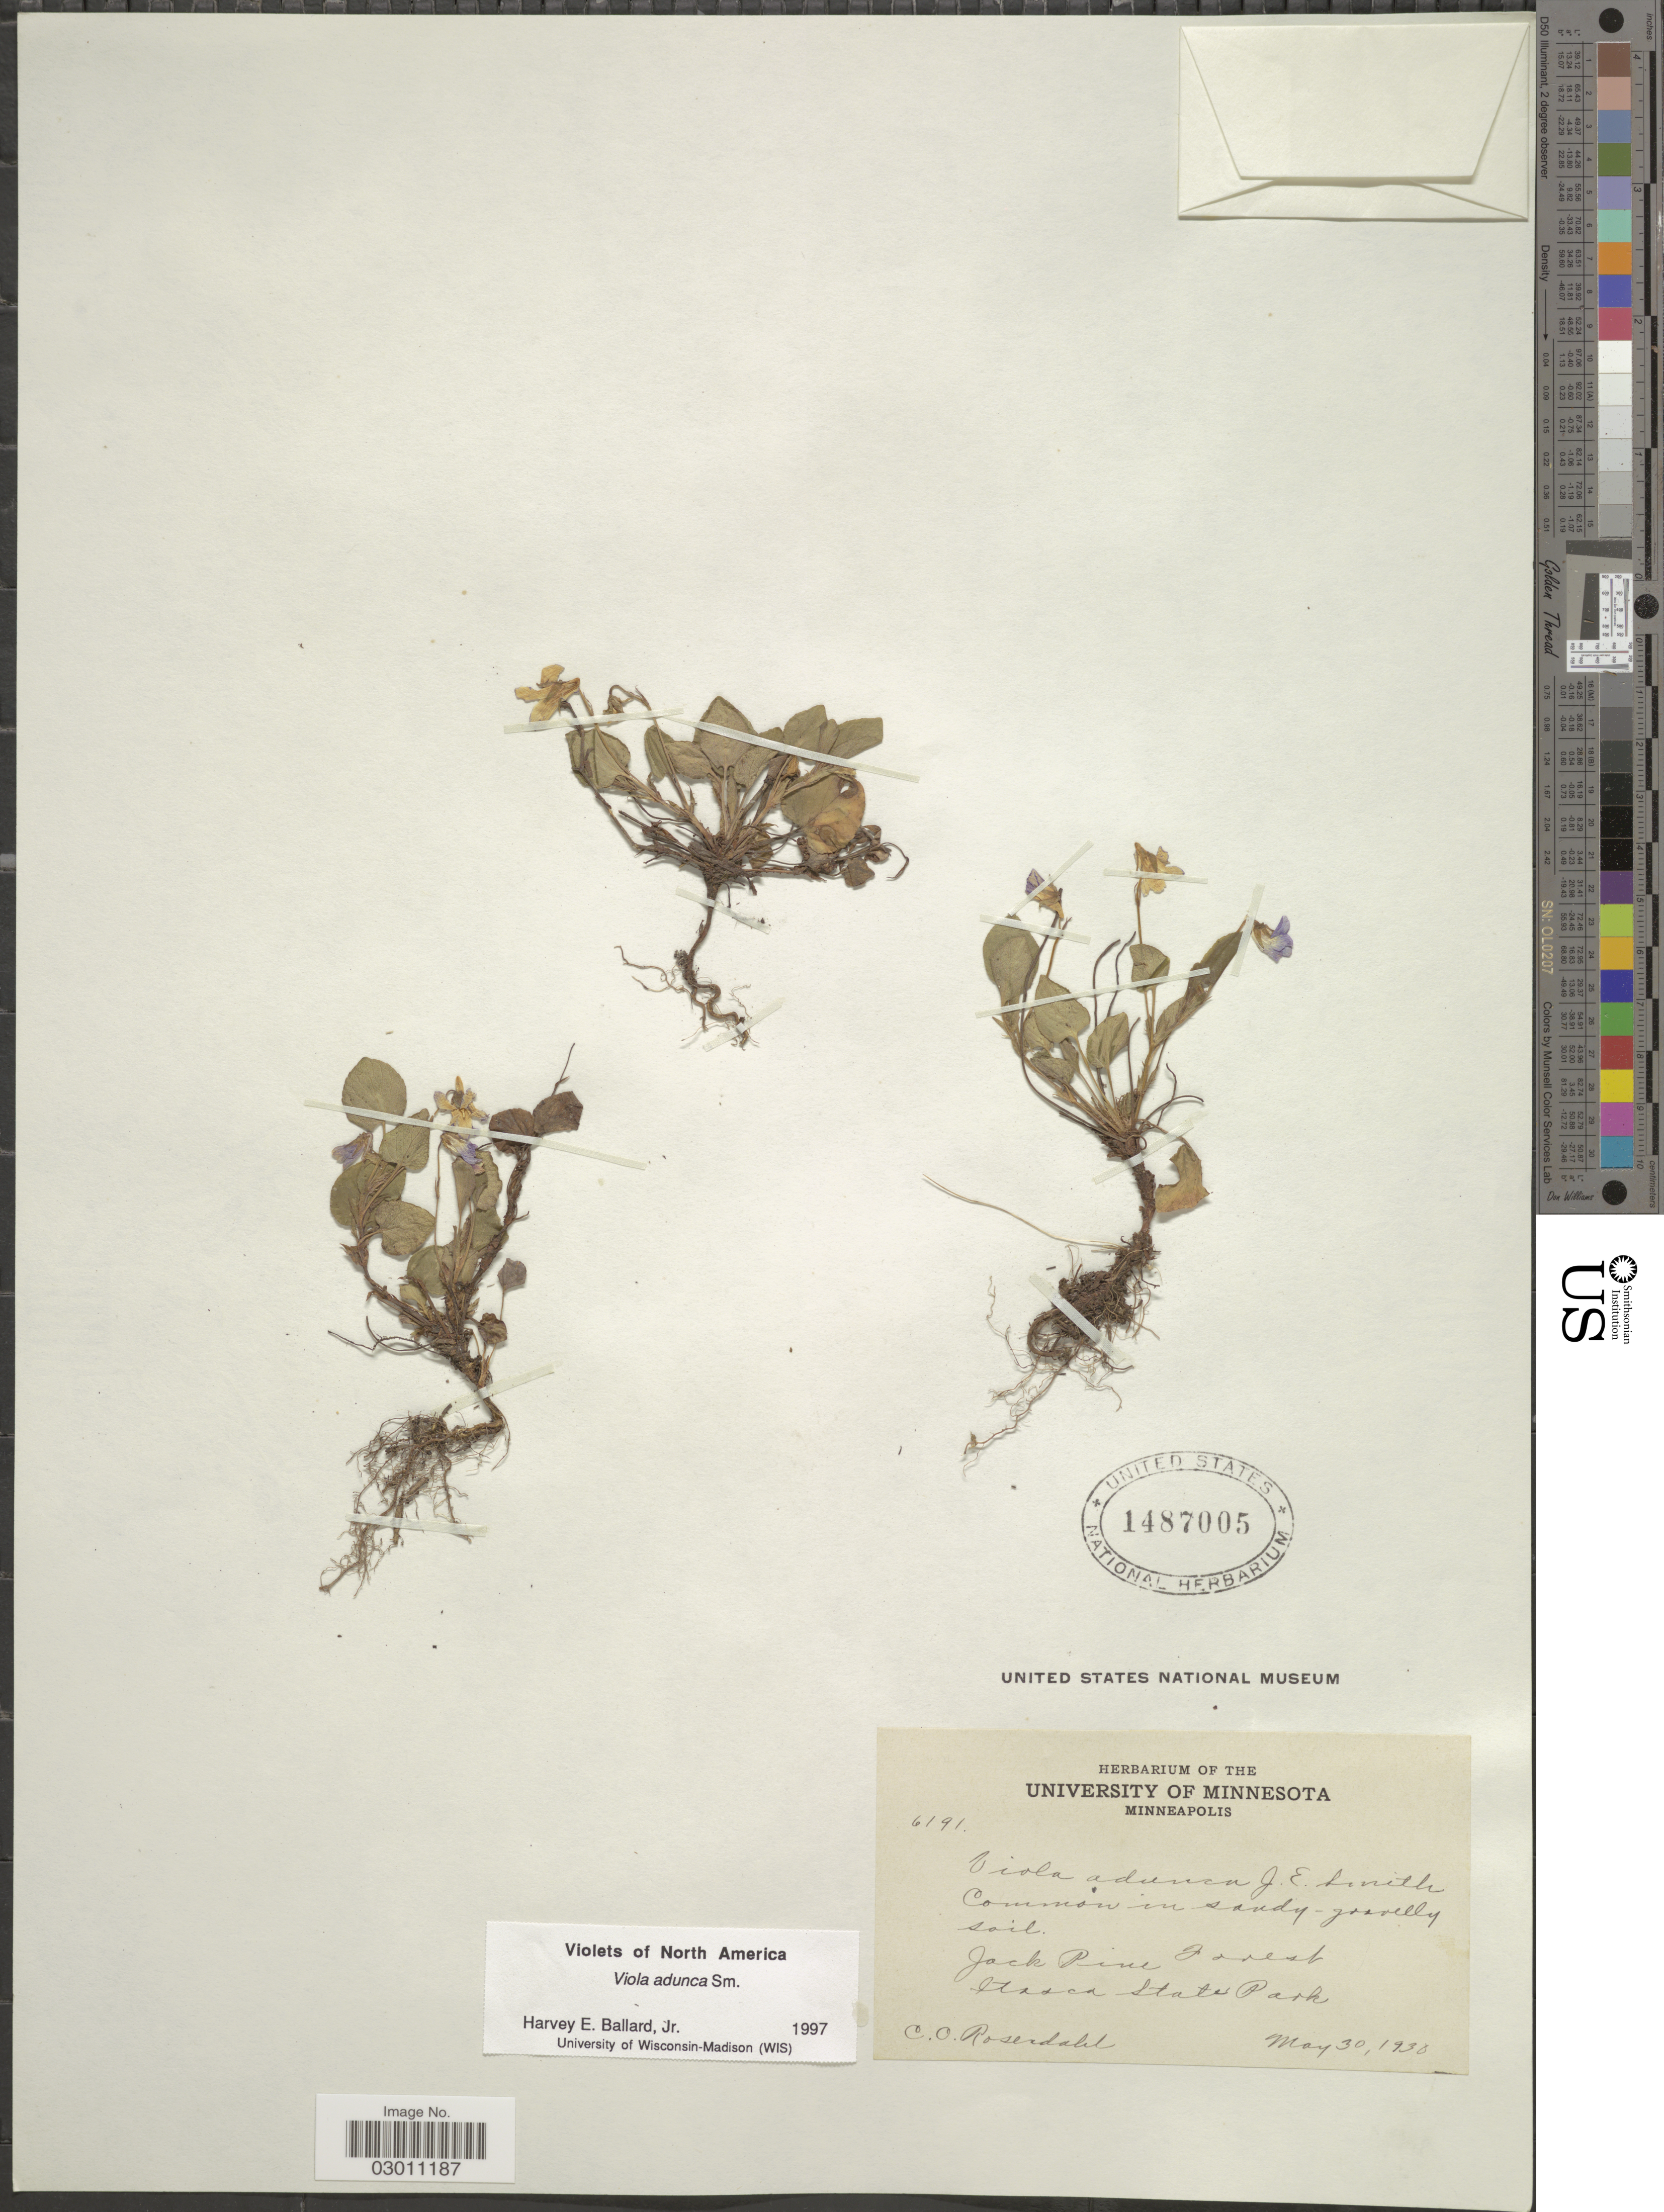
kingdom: Plantae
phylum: Tracheophyta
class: Magnoliopsida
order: Malpighiales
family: Violaceae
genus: Viola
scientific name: Viola adunca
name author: Sm.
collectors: C. O. Rosendahl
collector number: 6191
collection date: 1930-05-30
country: United States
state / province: Minnesota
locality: Jack Pine forest. Itasca State Park.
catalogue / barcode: US 1487005